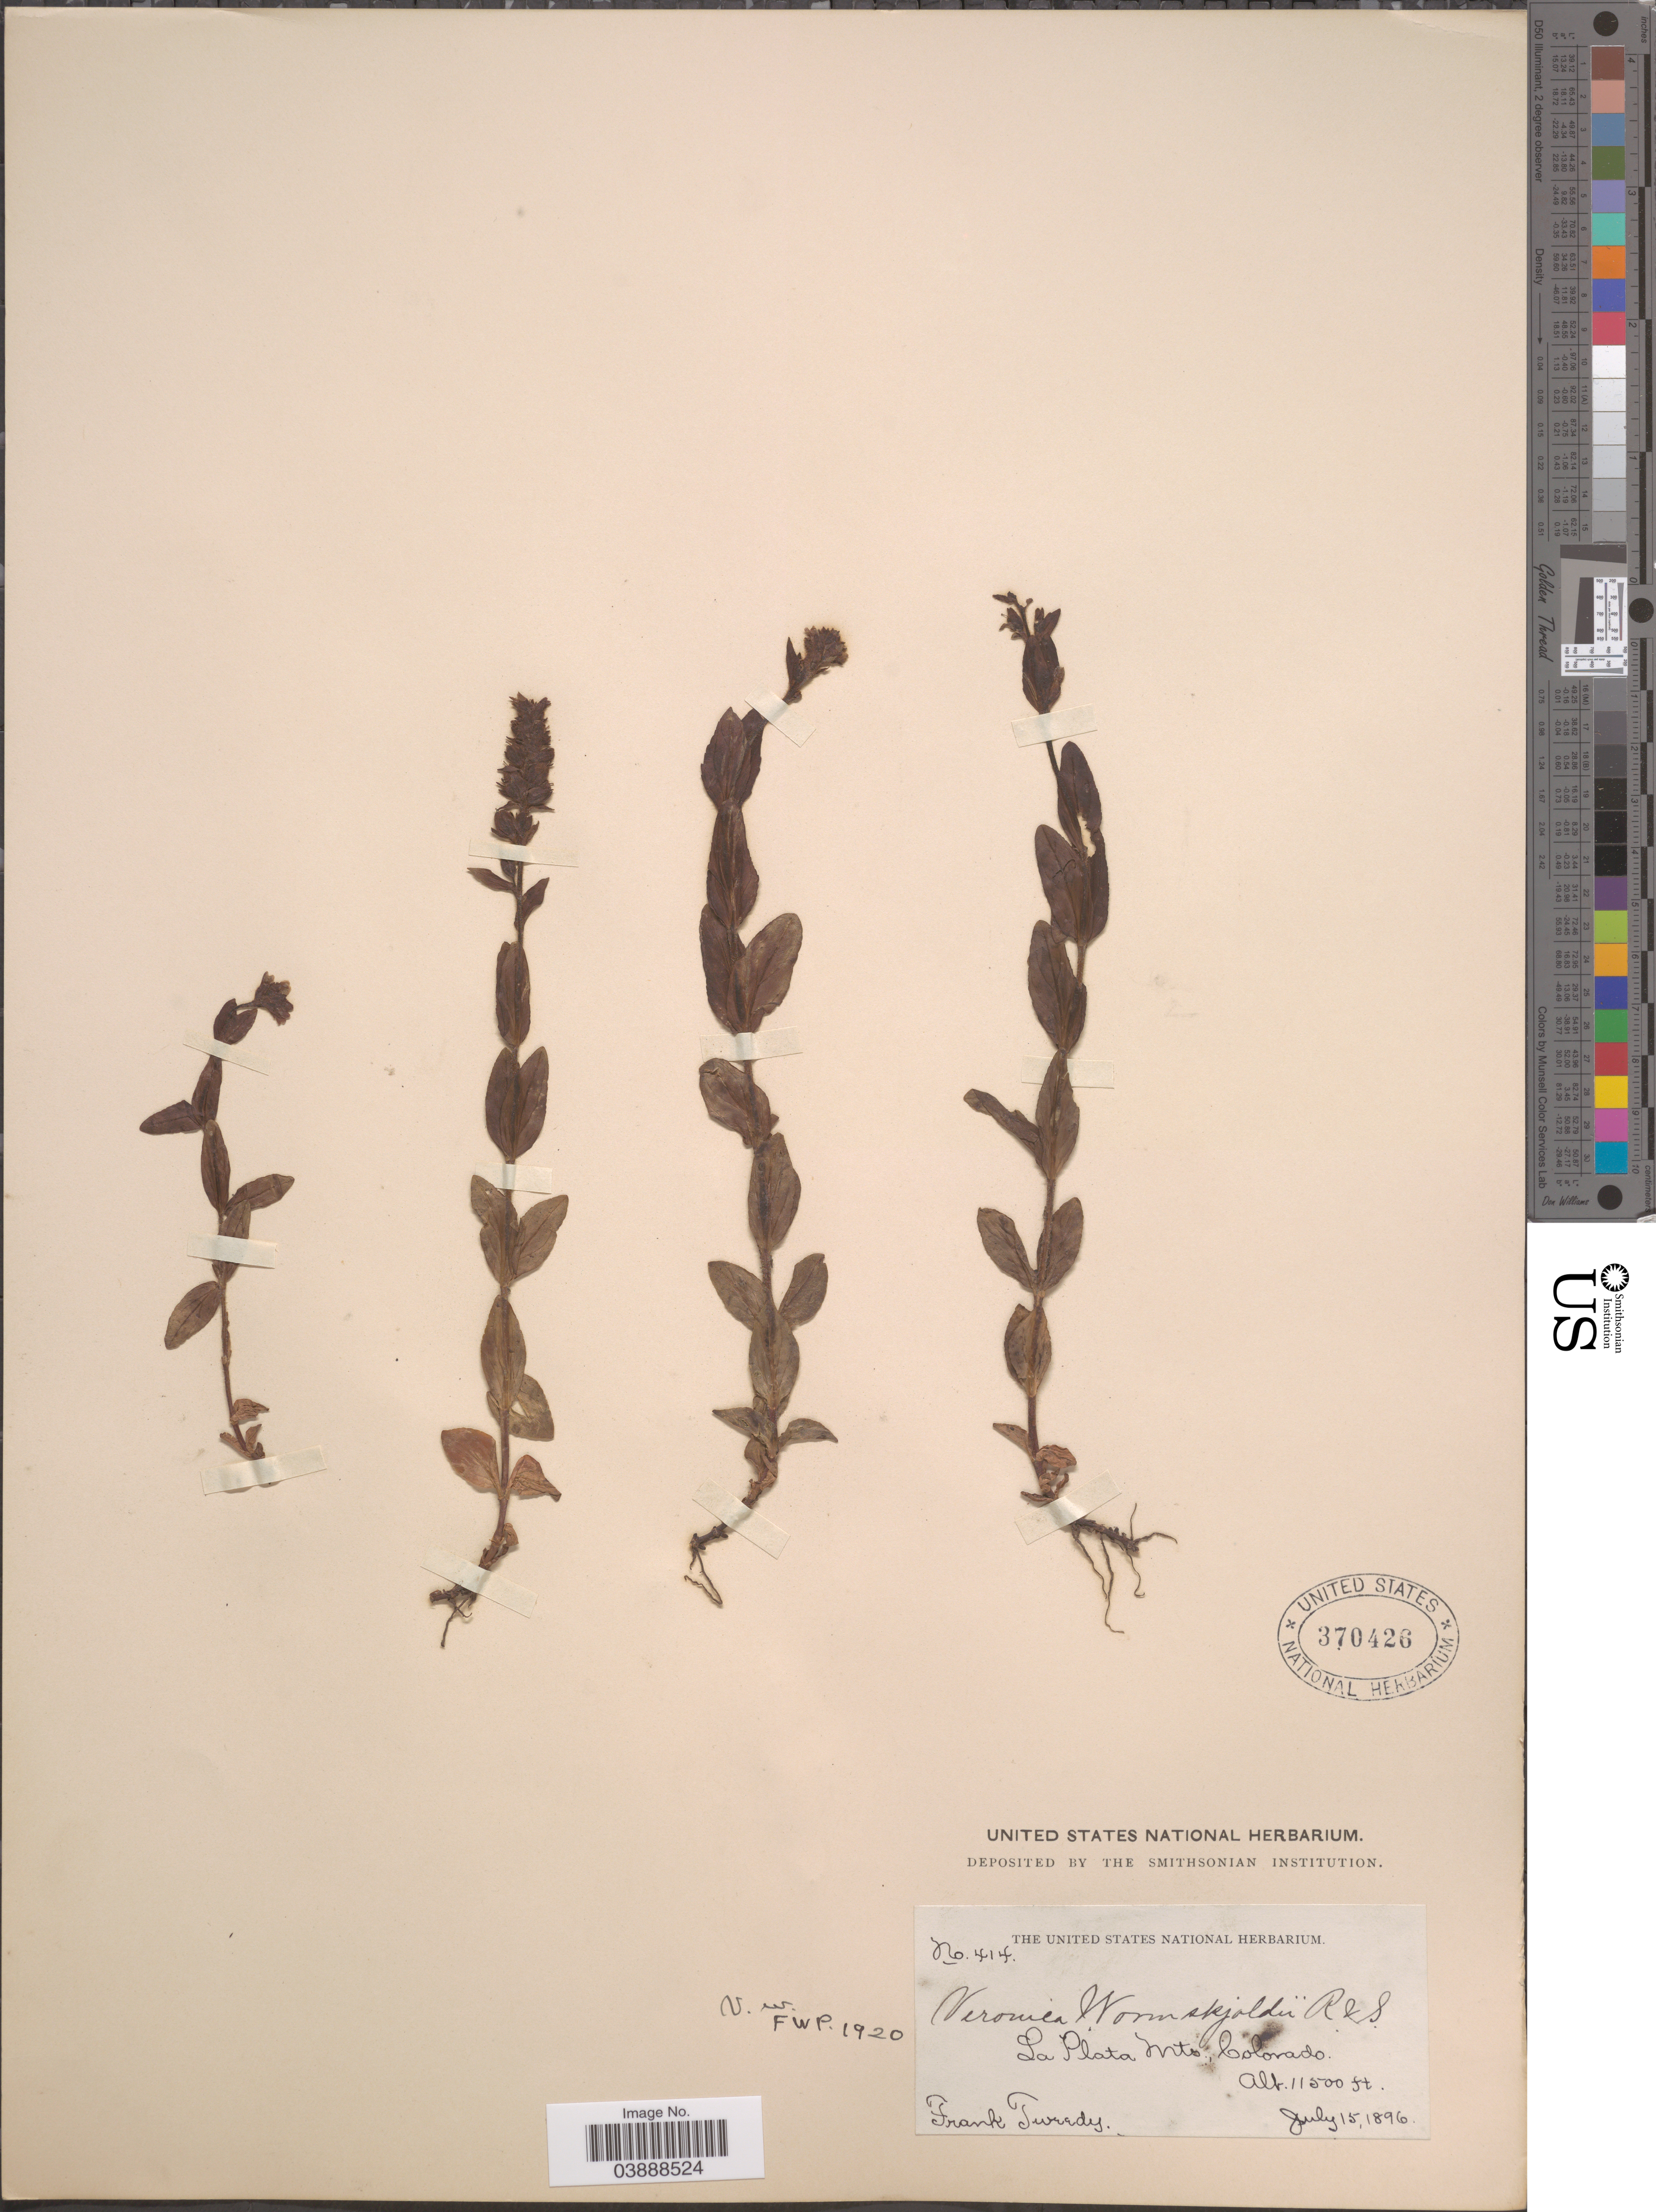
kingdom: Plantae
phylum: Tracheophyta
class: Magnoliopsida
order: Lamiales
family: Plantaginaceae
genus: Veronica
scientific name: Veronica wormskjoldii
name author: Roem. & Schult.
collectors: F. Tweedy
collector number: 414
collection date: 1896-07-15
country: United States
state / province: Colorado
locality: La Plata Mts.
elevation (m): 3505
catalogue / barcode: US 370426